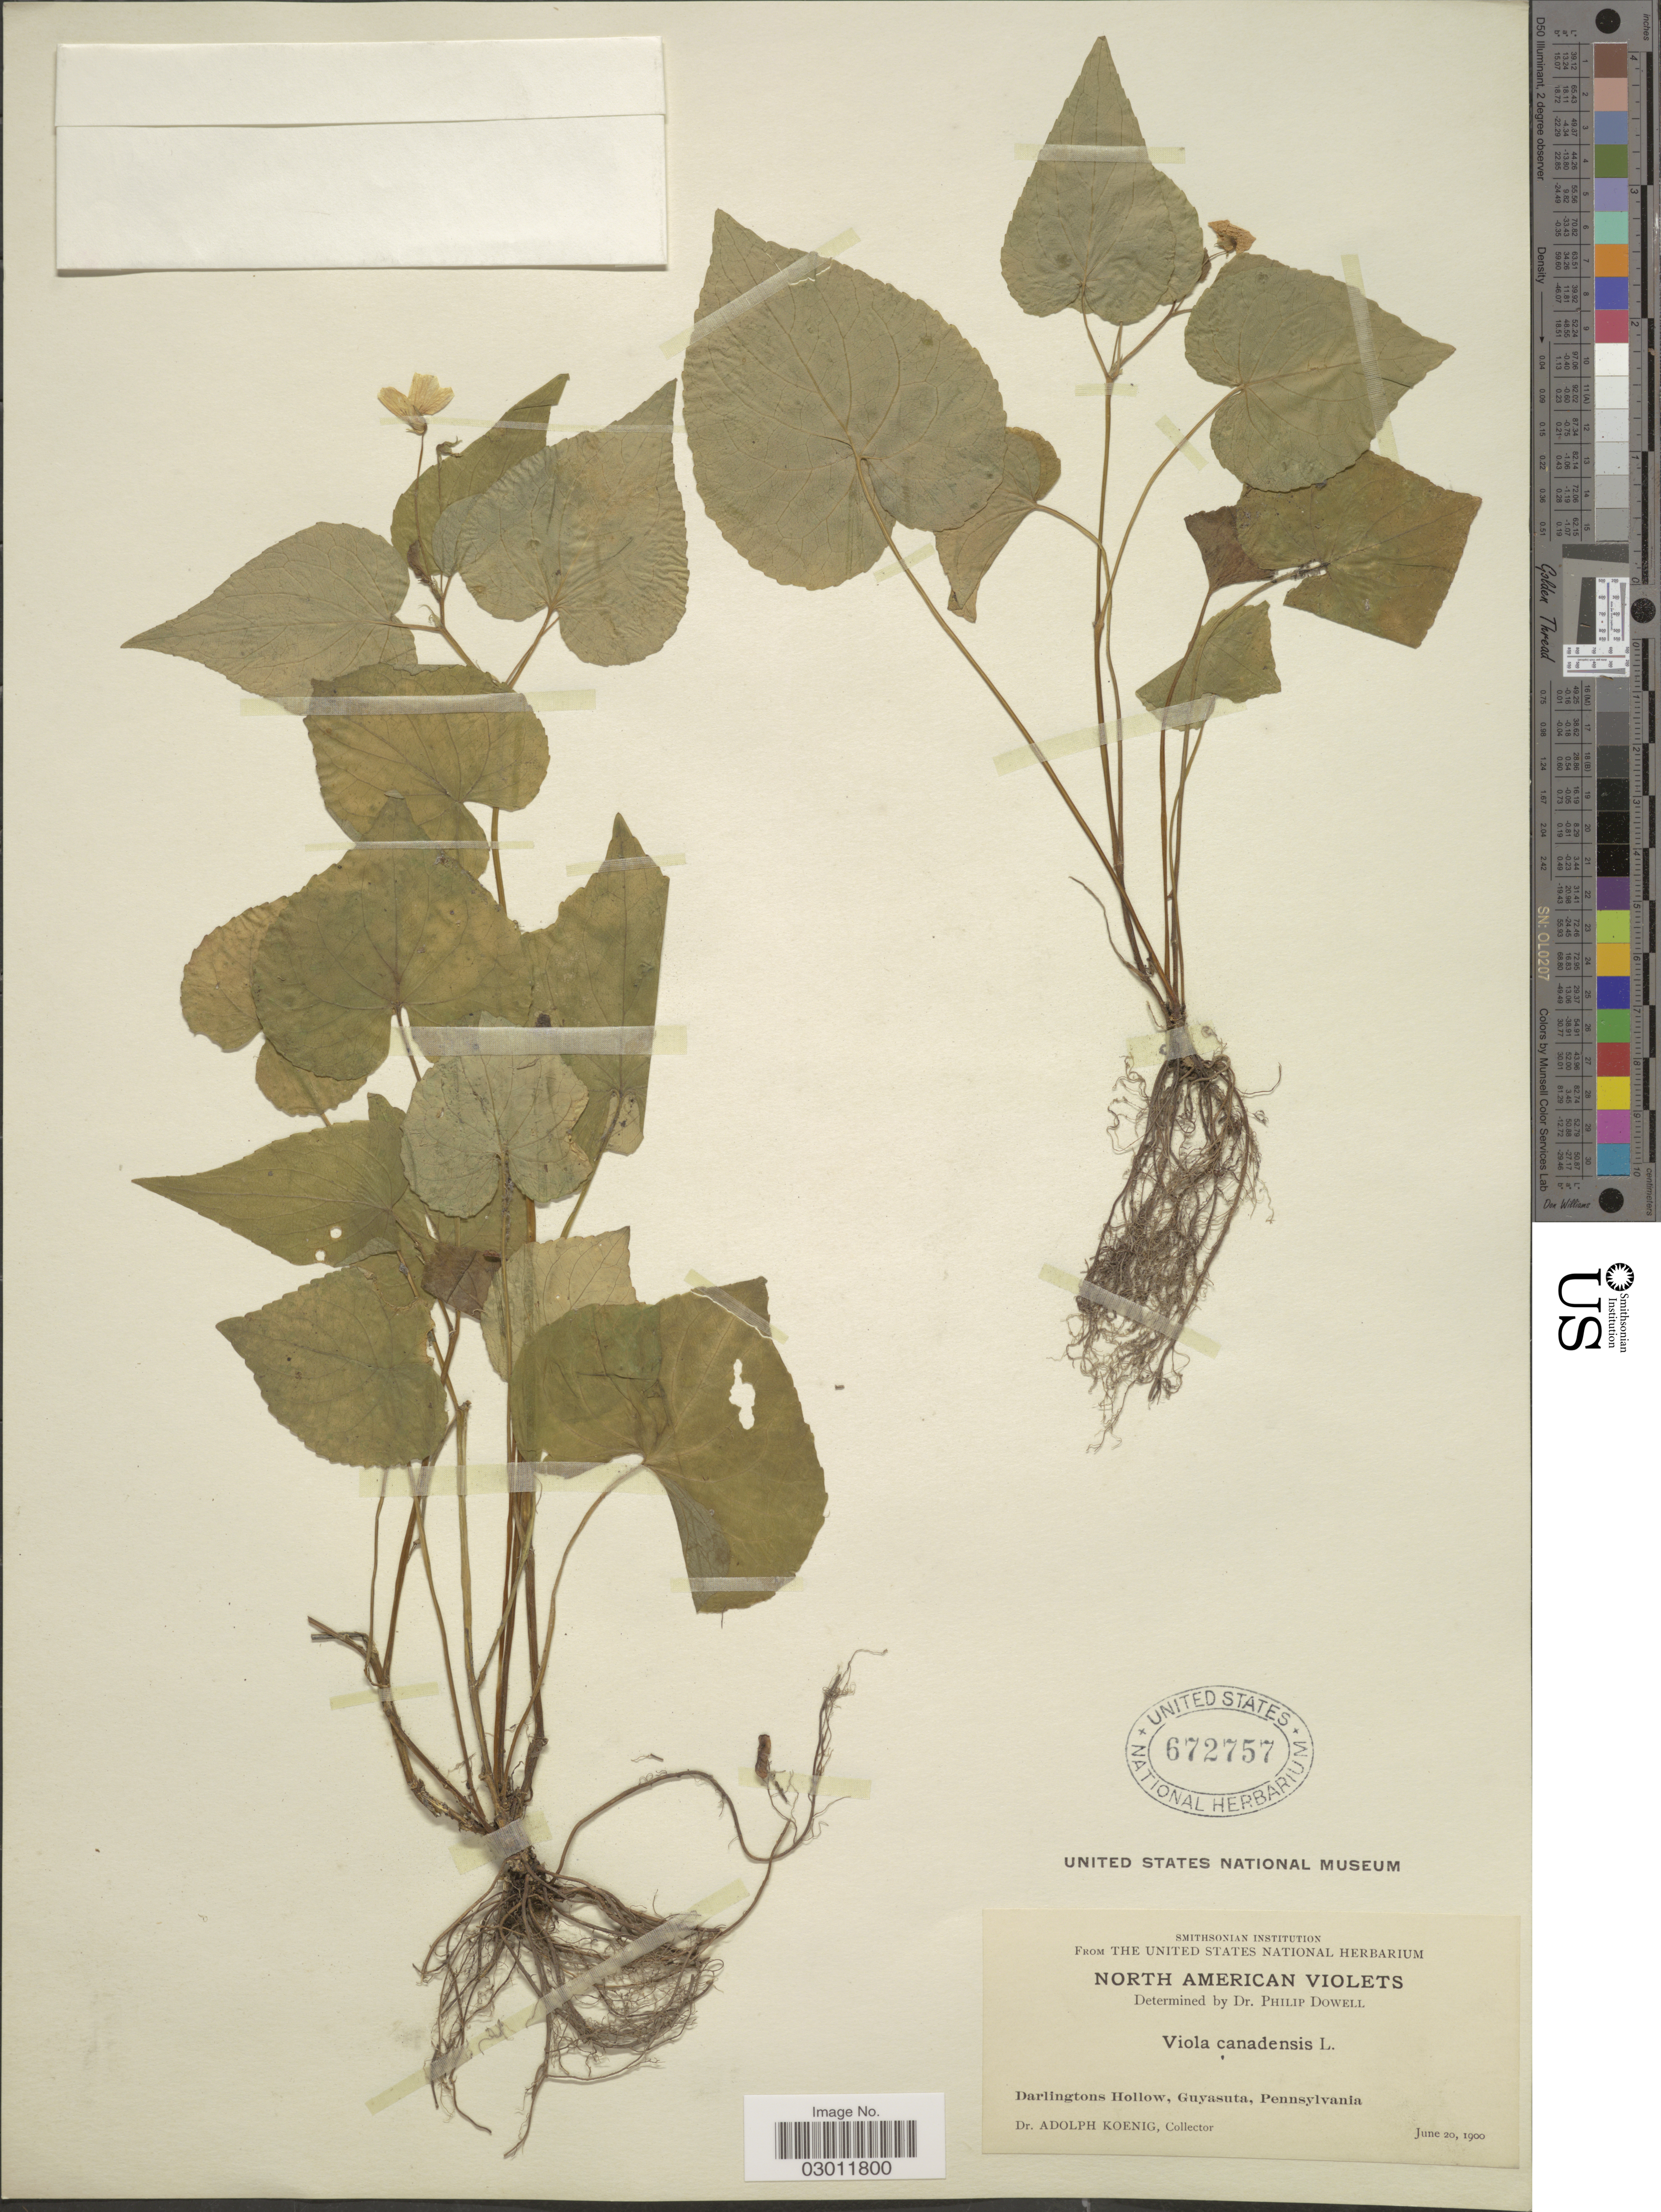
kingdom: Plantae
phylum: Tracheophyta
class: Magnoliopsida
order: Malpighiales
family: Violaceae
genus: Viola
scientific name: Viola canadensis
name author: L.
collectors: A. Koenig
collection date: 1900-06-20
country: United States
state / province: Pennsylvania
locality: Darlingtons Hollow, Guyasuta.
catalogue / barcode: US 672757